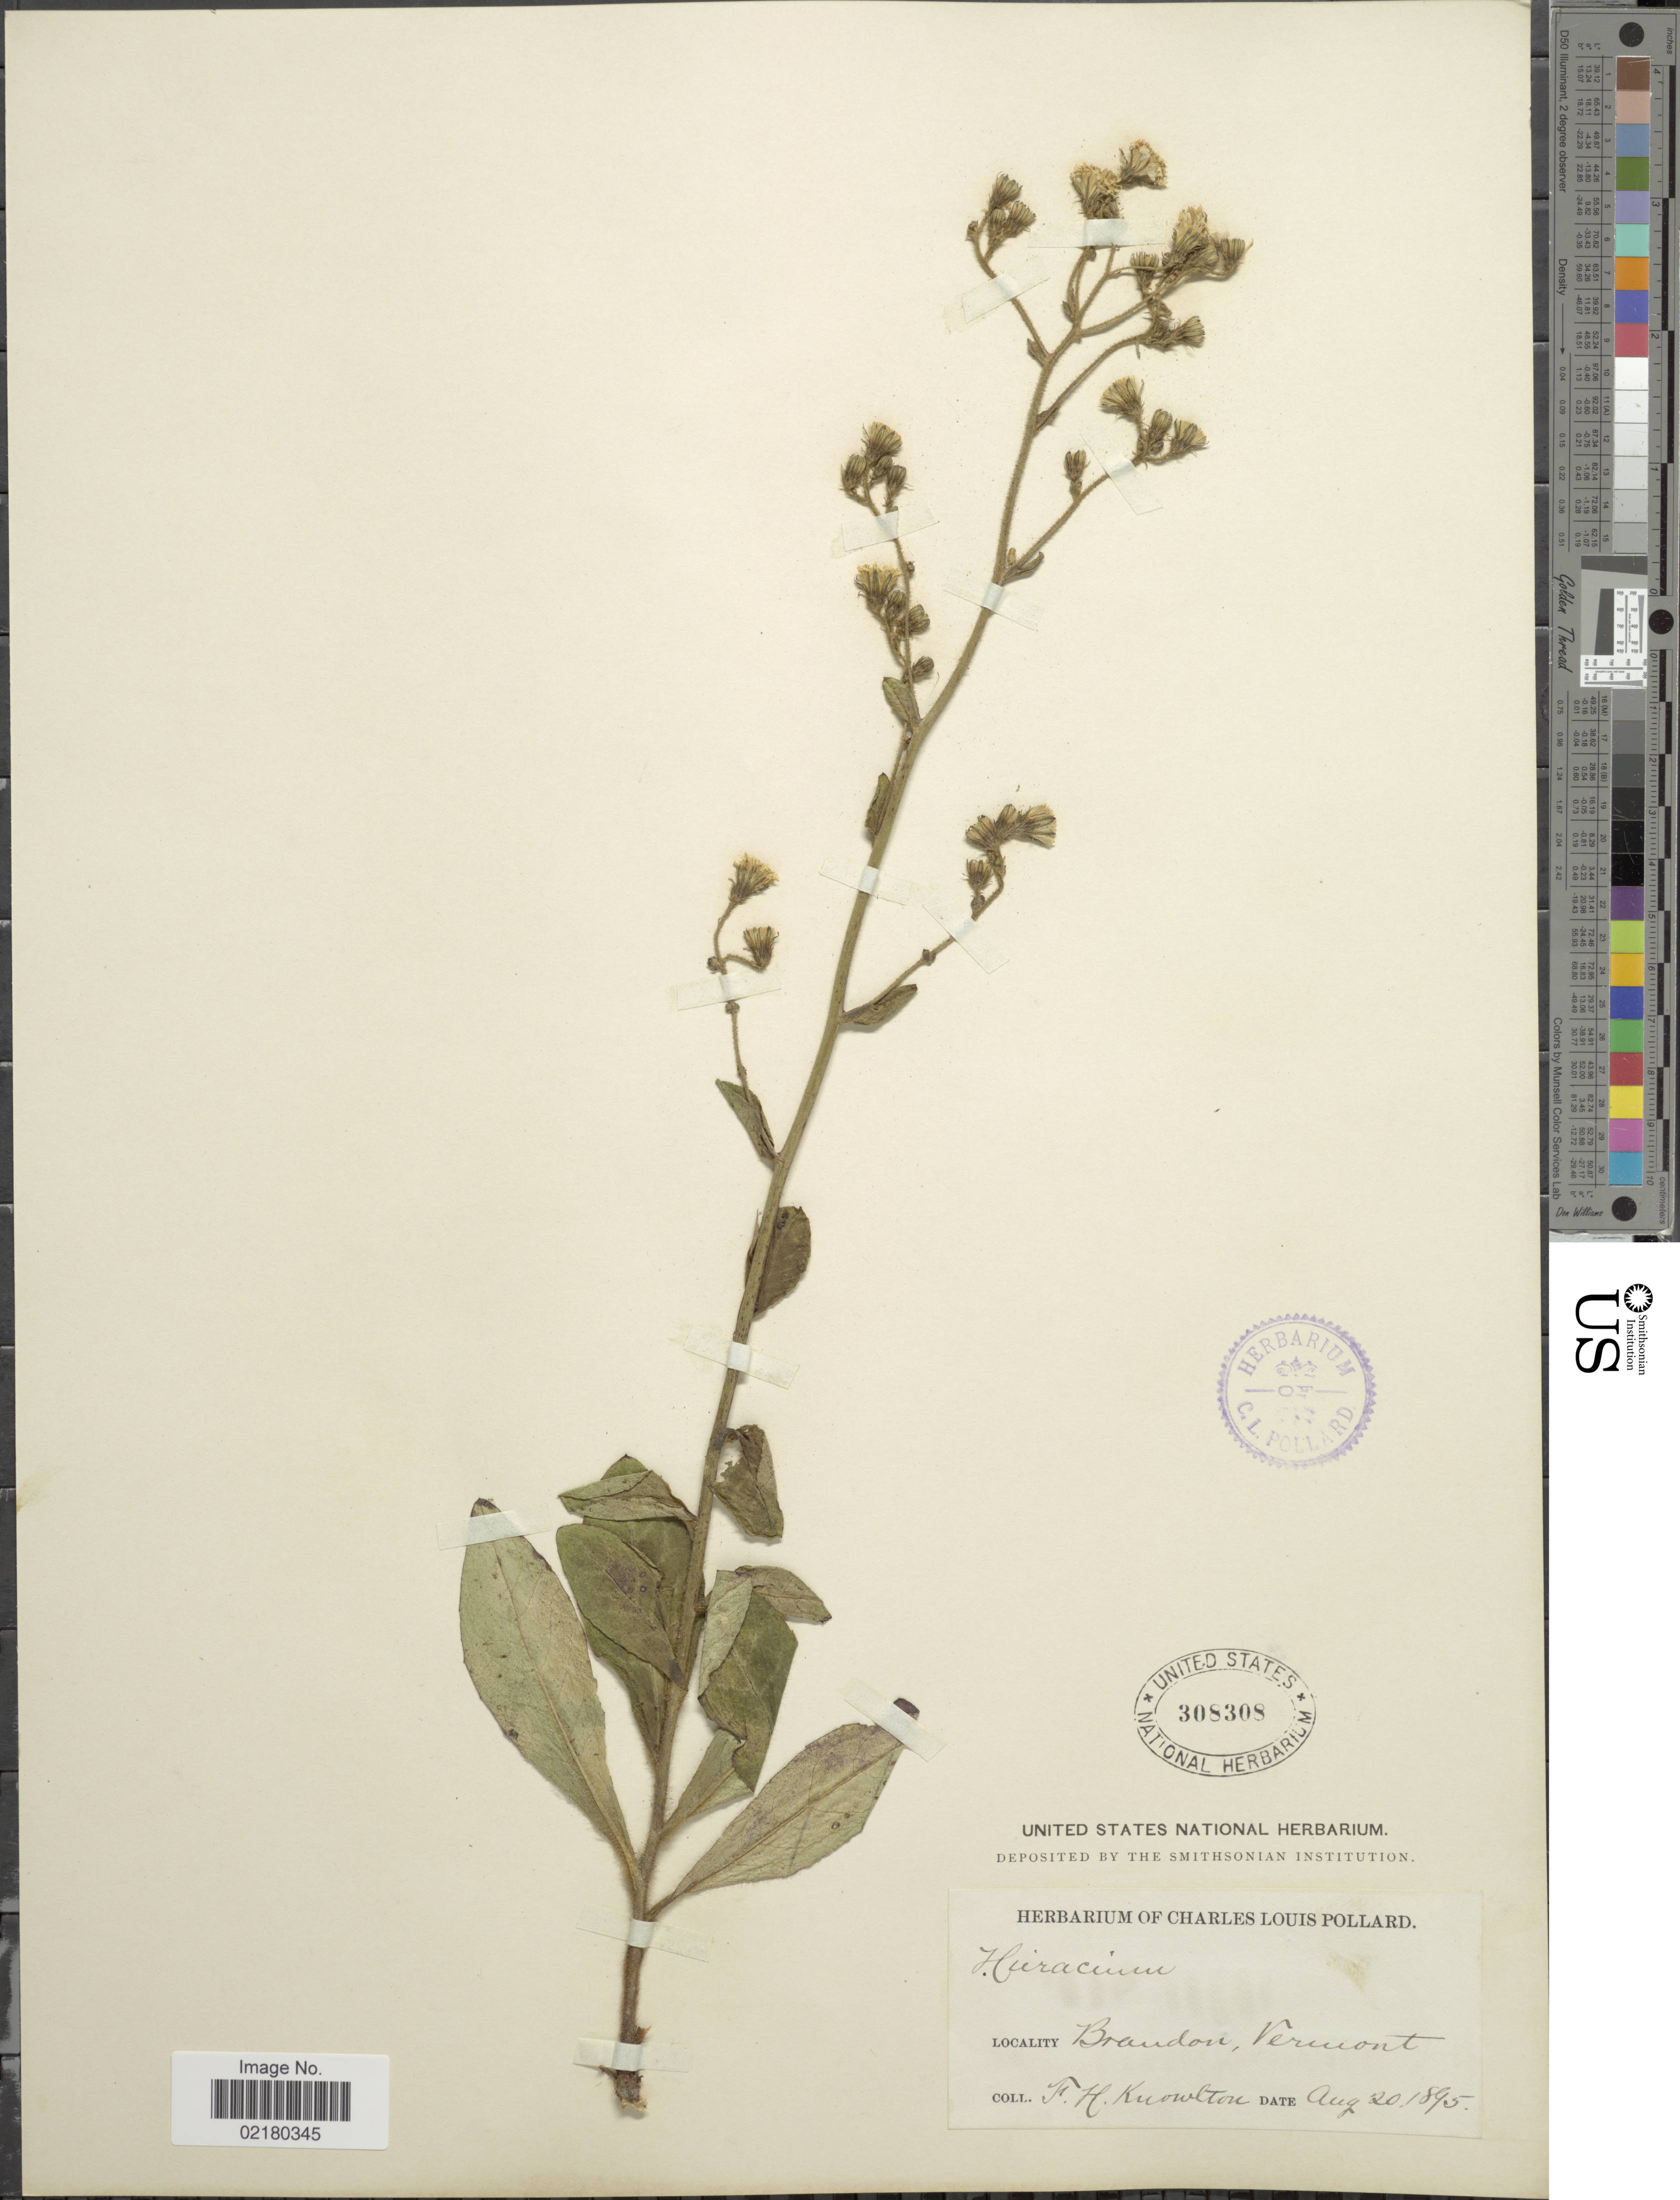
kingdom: Plantae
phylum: Tracheophyta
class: Magnoliopsida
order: Asterales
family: Asteraceae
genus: Hieracium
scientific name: Hieracium gronovii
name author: L.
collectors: F. H. Knowlton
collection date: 1895-08-20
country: United States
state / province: Vermont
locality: Brandon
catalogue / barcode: US 308308